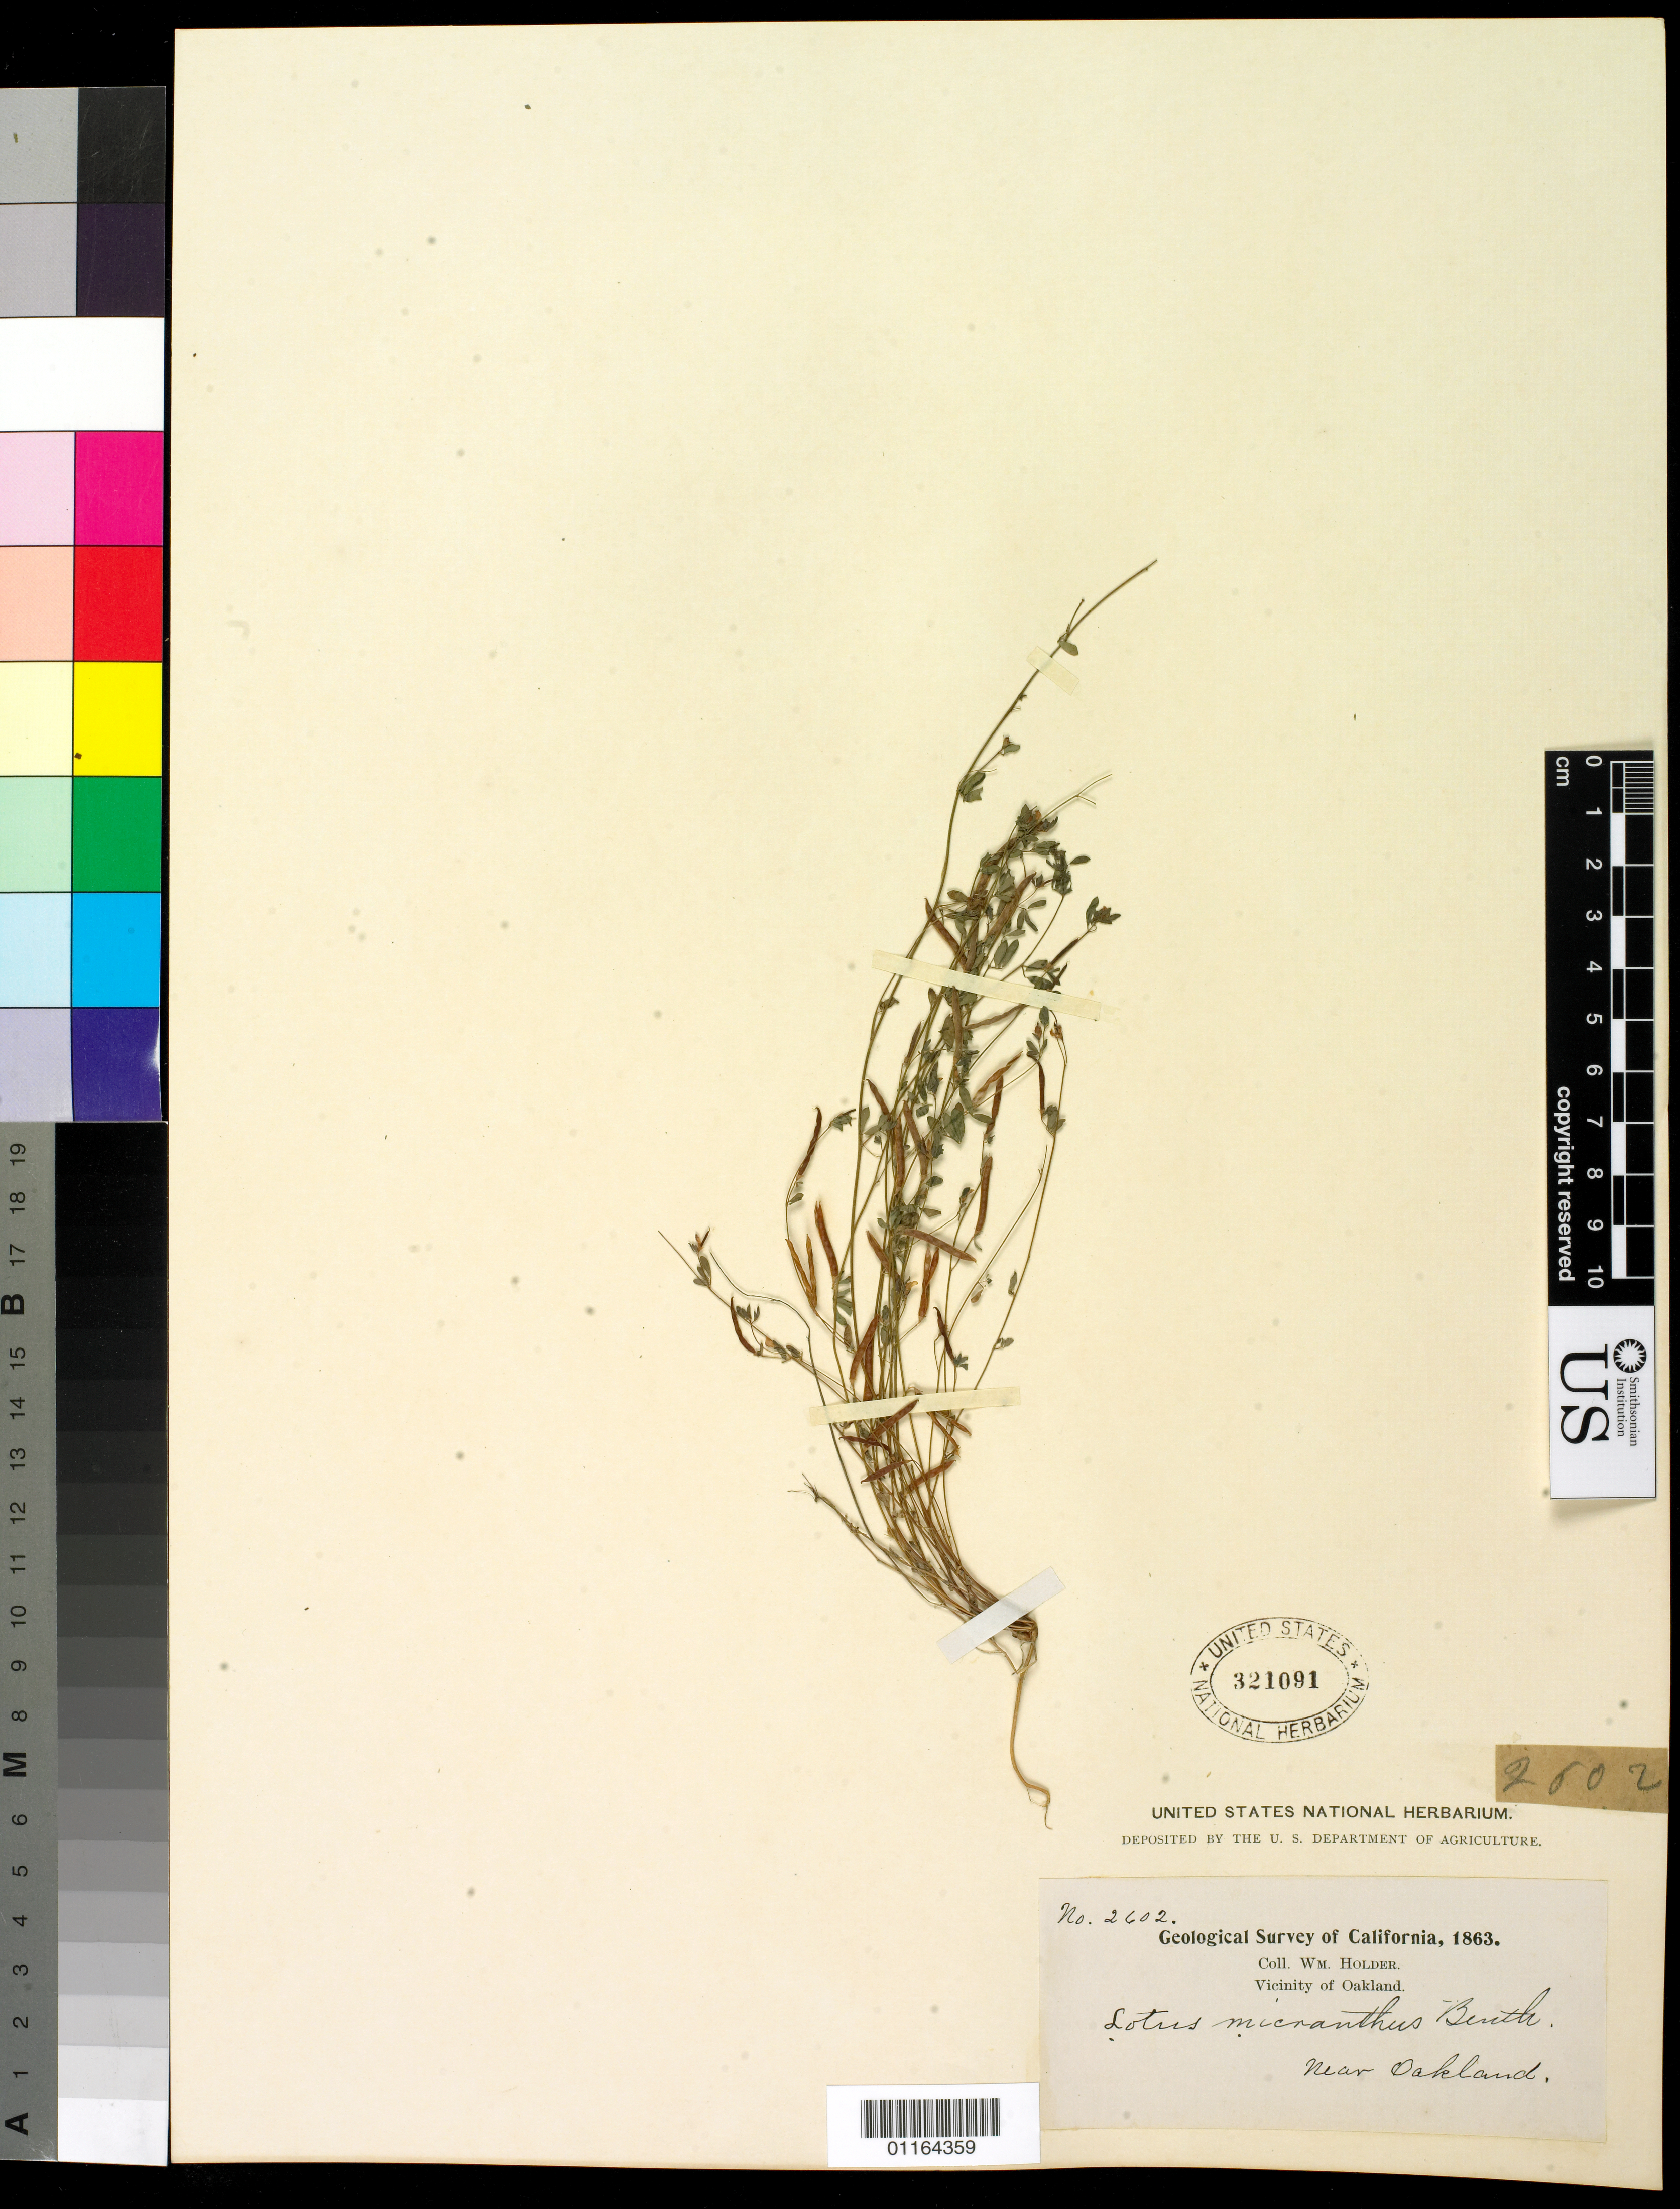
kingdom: Plantae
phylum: Tracheophyta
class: Magnoliopsida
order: Fabales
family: Fabaceae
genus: Syrmatium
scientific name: Syrmatium micranthum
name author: (Torr. & A. Gray) Greene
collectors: W. Holder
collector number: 2602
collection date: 1863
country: United States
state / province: California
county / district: Alameda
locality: Vicinity of Oakland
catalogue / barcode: US 321091